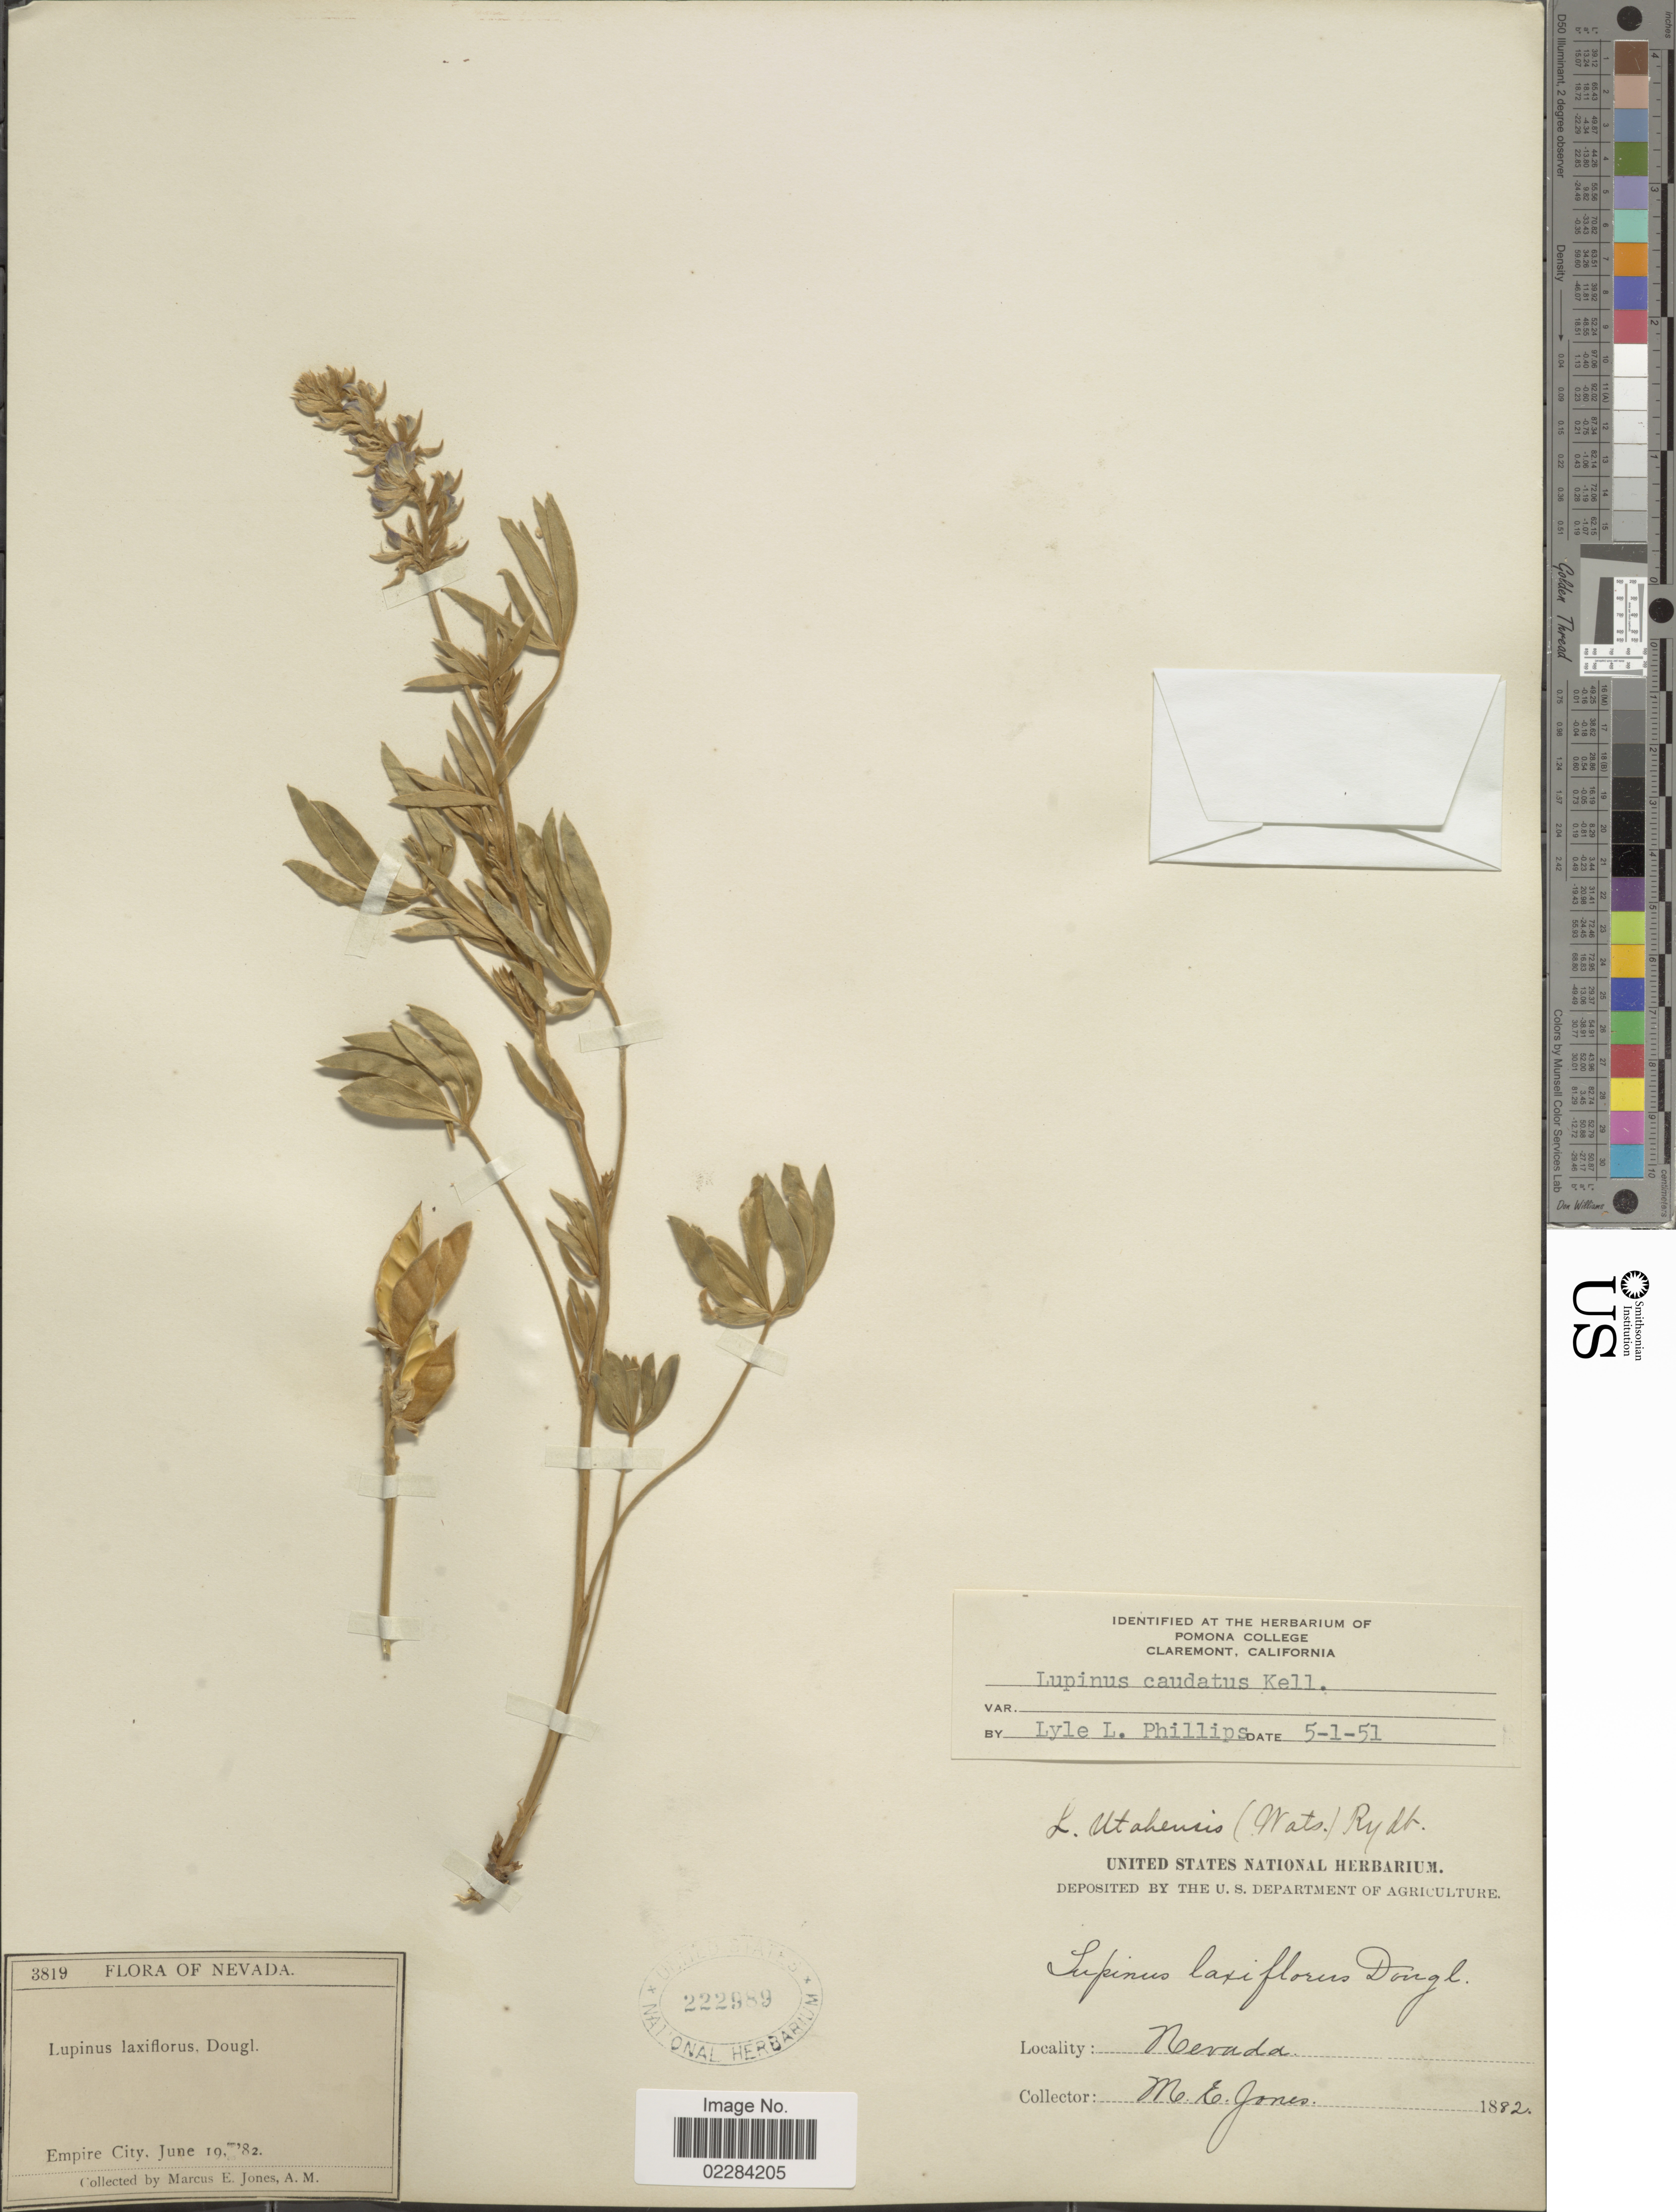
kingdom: Plantae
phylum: Tracheophyta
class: Magnoliopsida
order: Fabales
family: Fabaceae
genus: Lupinus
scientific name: Lupinus caudatus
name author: Kellogg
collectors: M. E. Jones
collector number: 3819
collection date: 1882-06-19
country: United States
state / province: Nevada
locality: Empire City.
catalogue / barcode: US 222989